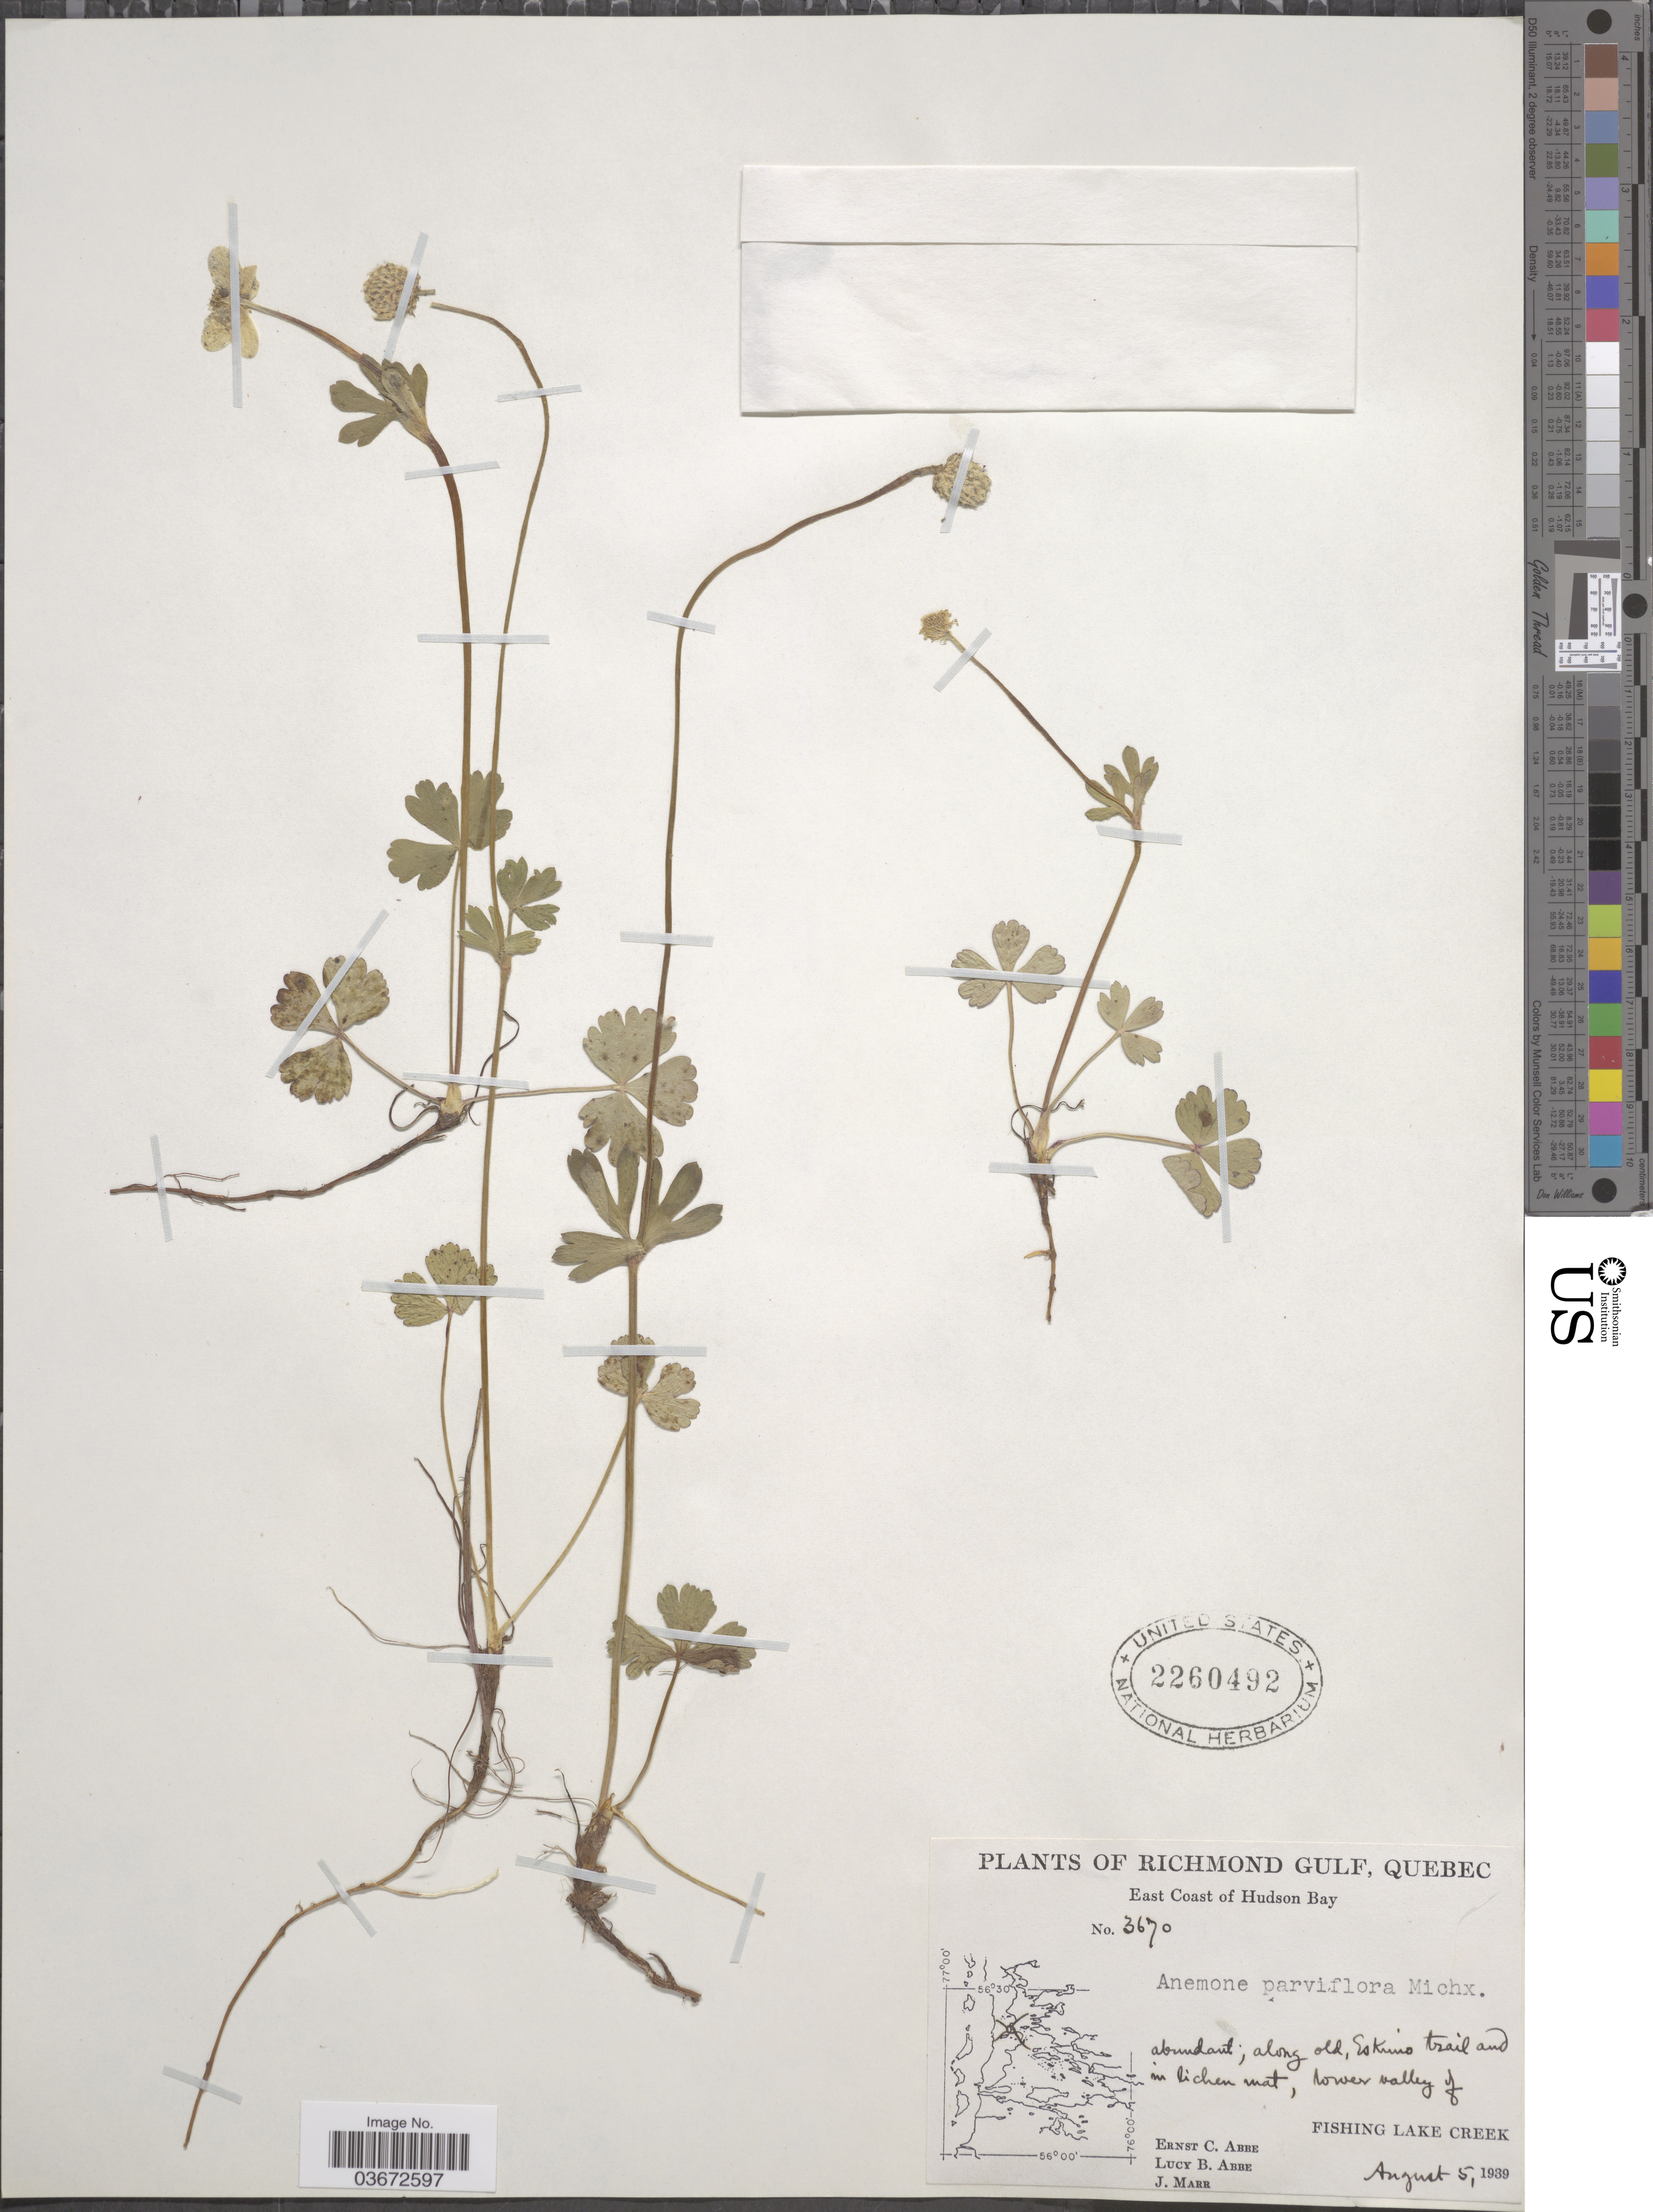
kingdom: Plantae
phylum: Tracheophyta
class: Magnoliopsida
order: Ranunculales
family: Ranunculaceae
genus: Anemone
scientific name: Anemone parviflora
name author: Michx.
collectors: E. C. Abbe, L. B. Abbe & J. Marr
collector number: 3670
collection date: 1939-08-05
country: Canada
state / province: Quebec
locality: Richmond Gulf. East Coast of Hudson Bay. Along old, Eskimo trail and lichen mat, lower valley of Fishing Lake Creek.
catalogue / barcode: US 2260492